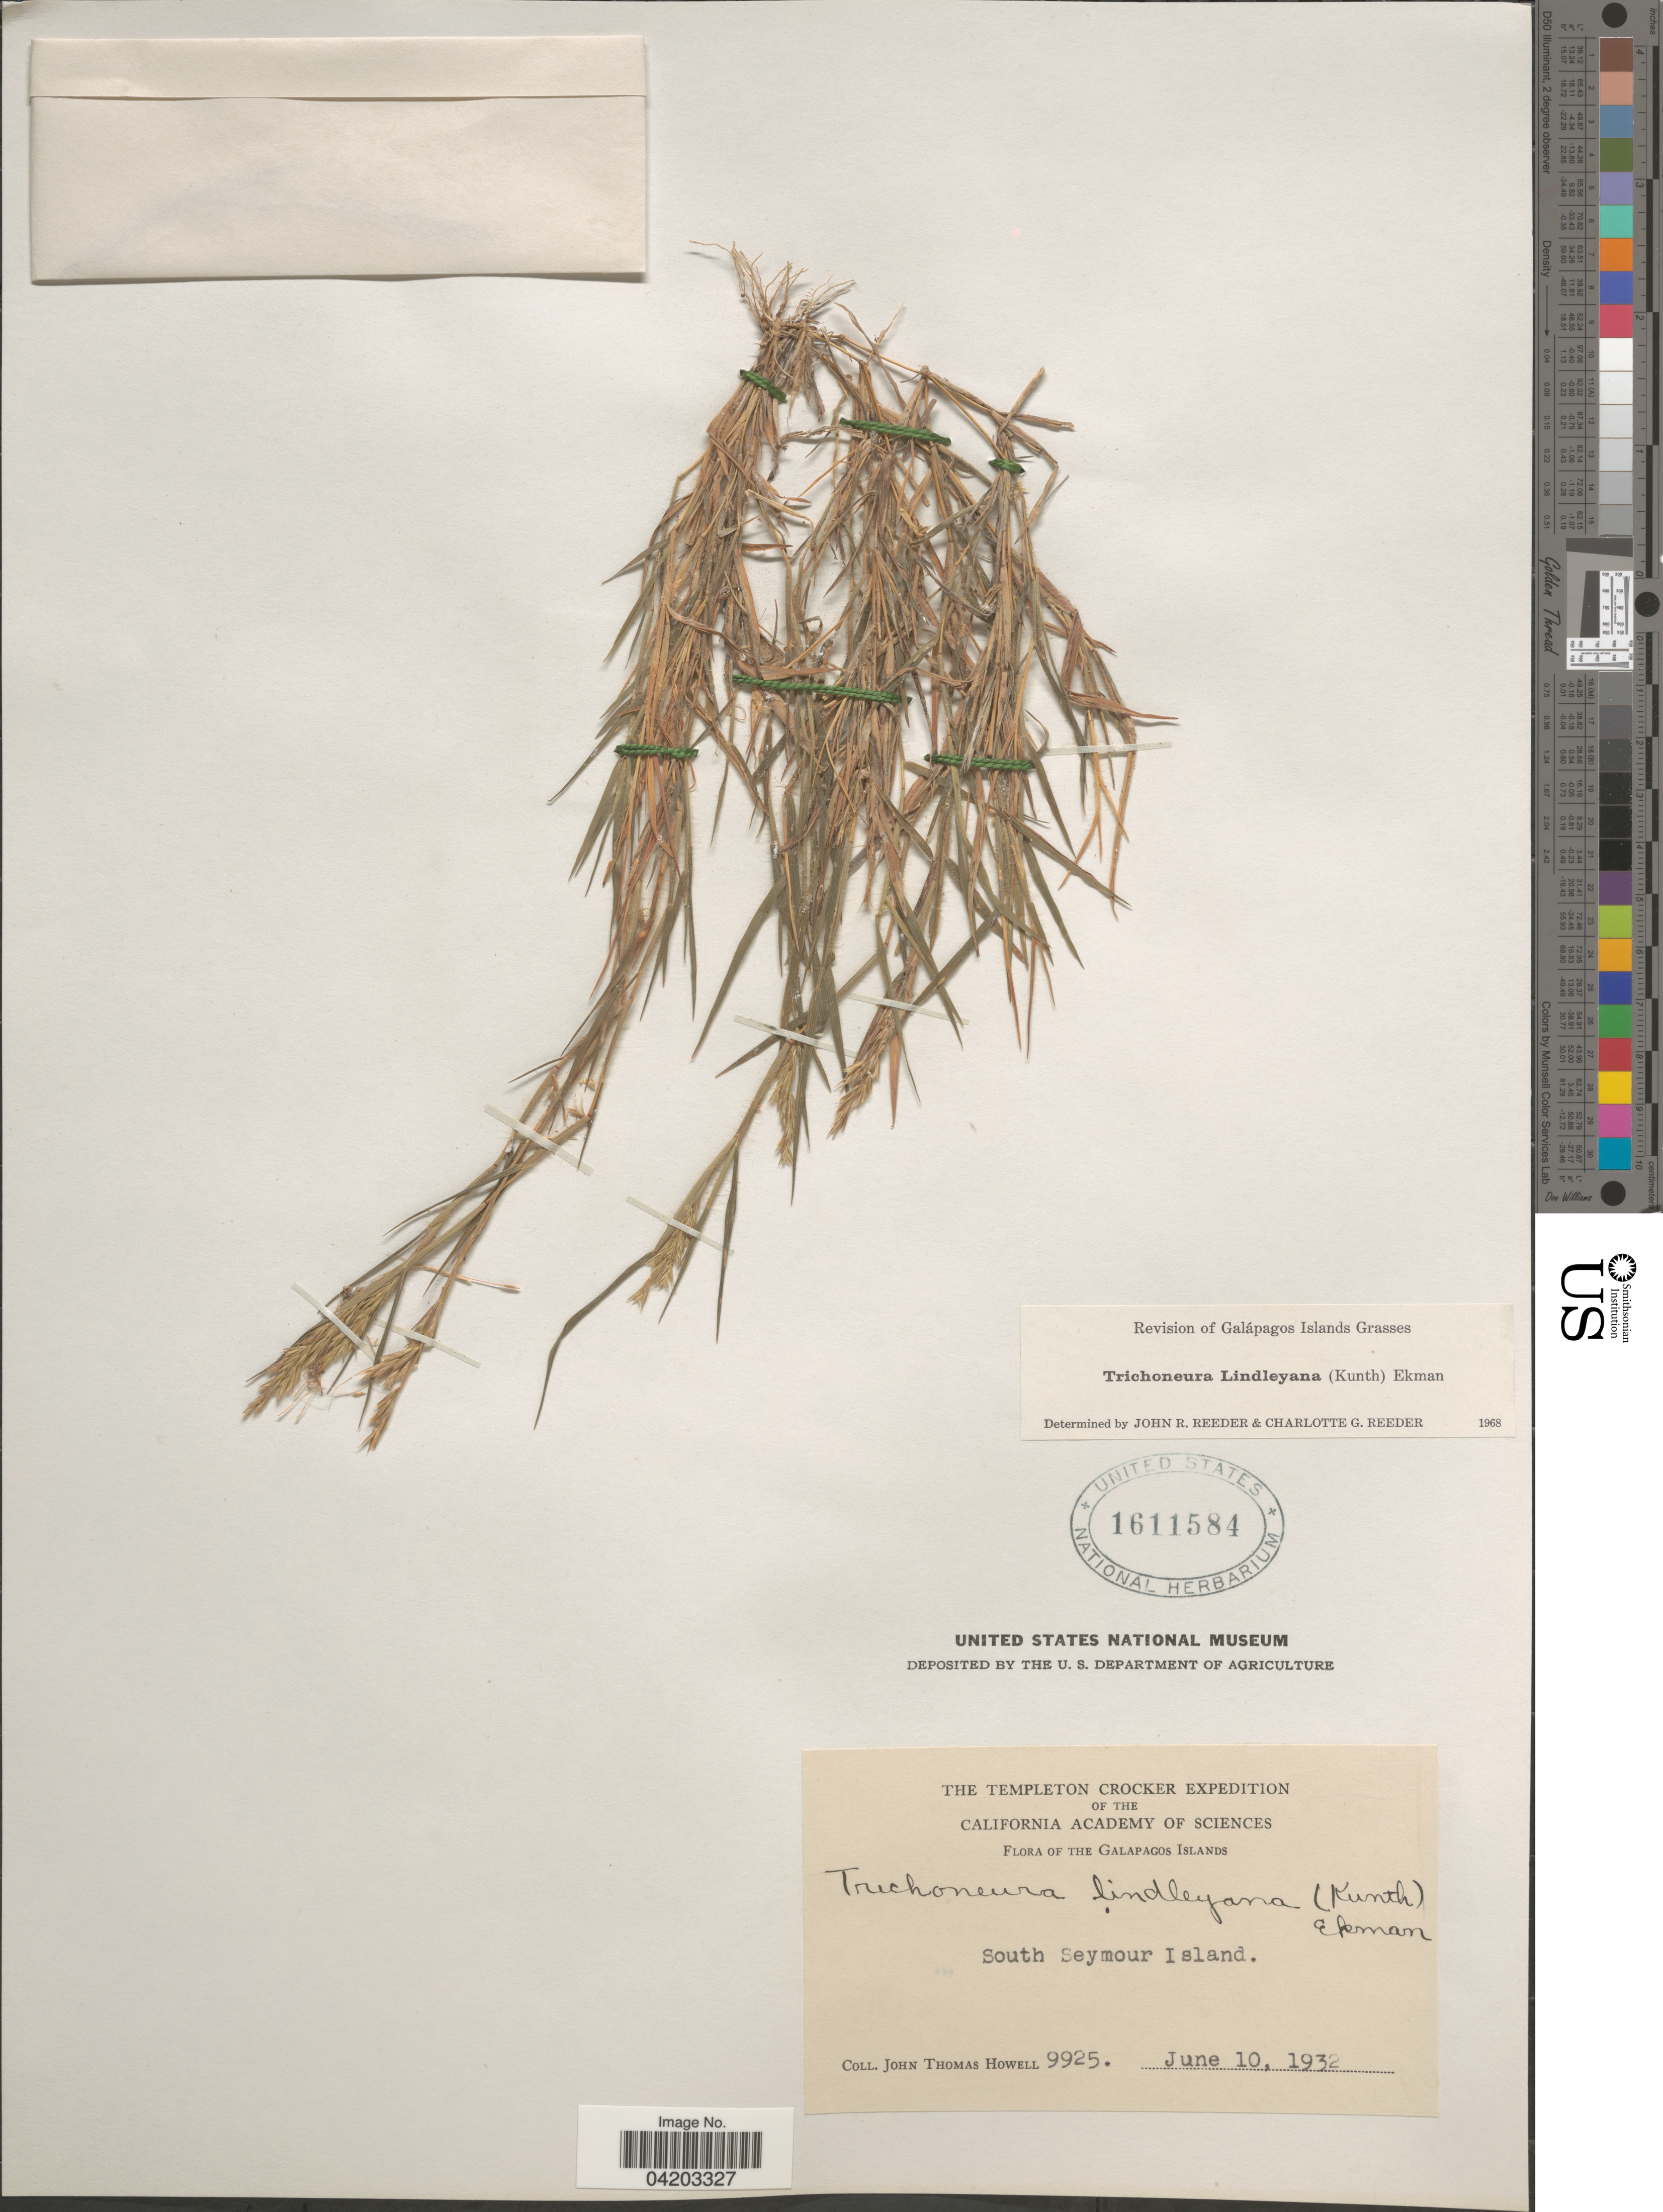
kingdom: Plantae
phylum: Tracheophyta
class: Liliopsida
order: Poales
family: Poaceae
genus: Trichoneura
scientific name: Trichoneura lindleyana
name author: (Kunth) Ekman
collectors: J. T. Howell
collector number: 9925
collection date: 1932-06-10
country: Ecuador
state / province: Colón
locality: The Templeton Crocker Expedition of the California Academy of Sciences. Galapagos Islands. South Seymour Island.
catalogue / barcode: US 1611584